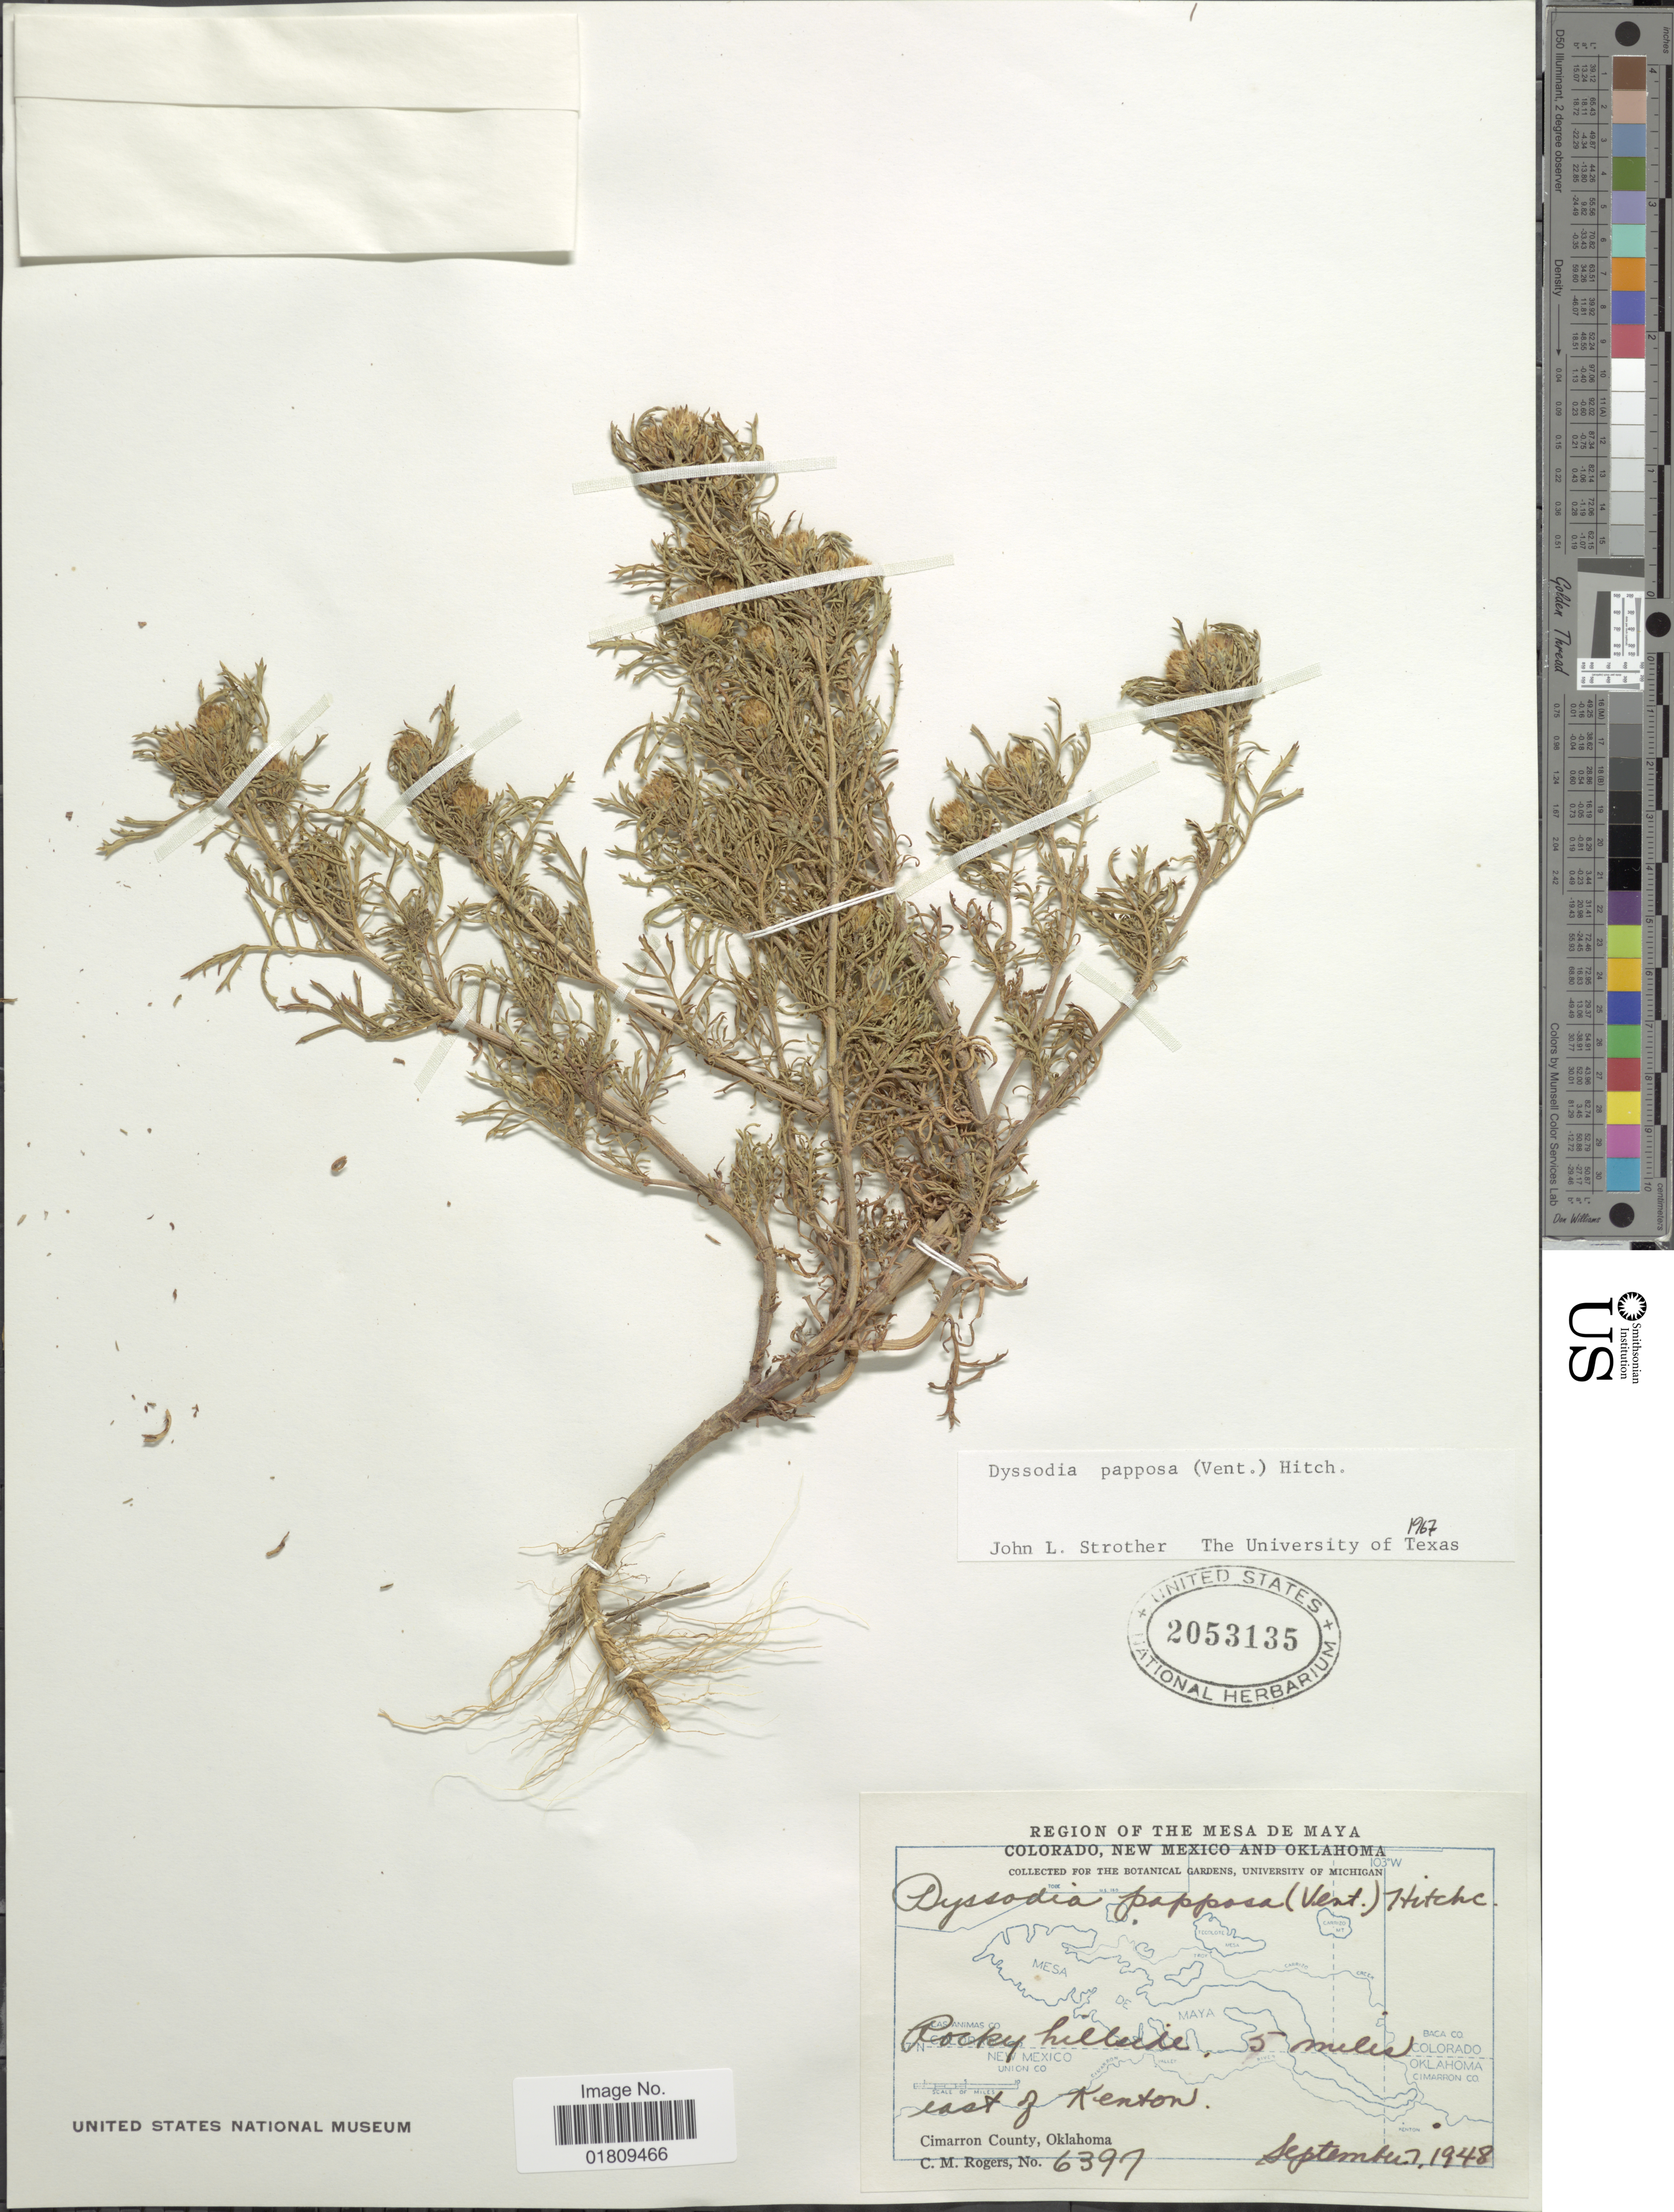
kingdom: Plantae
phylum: Tracheophyta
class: Magnoliopsida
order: Asterales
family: Asteraceae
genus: Dyssodia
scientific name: Dyssodia papposa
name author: (Vent.) Hitchc.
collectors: C. M. Rogers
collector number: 6397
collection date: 1948-09-07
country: United States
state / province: Oklahoma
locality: Mesa de Maya, rocky hillside, 5 miles east of Kenton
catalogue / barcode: US 2053135